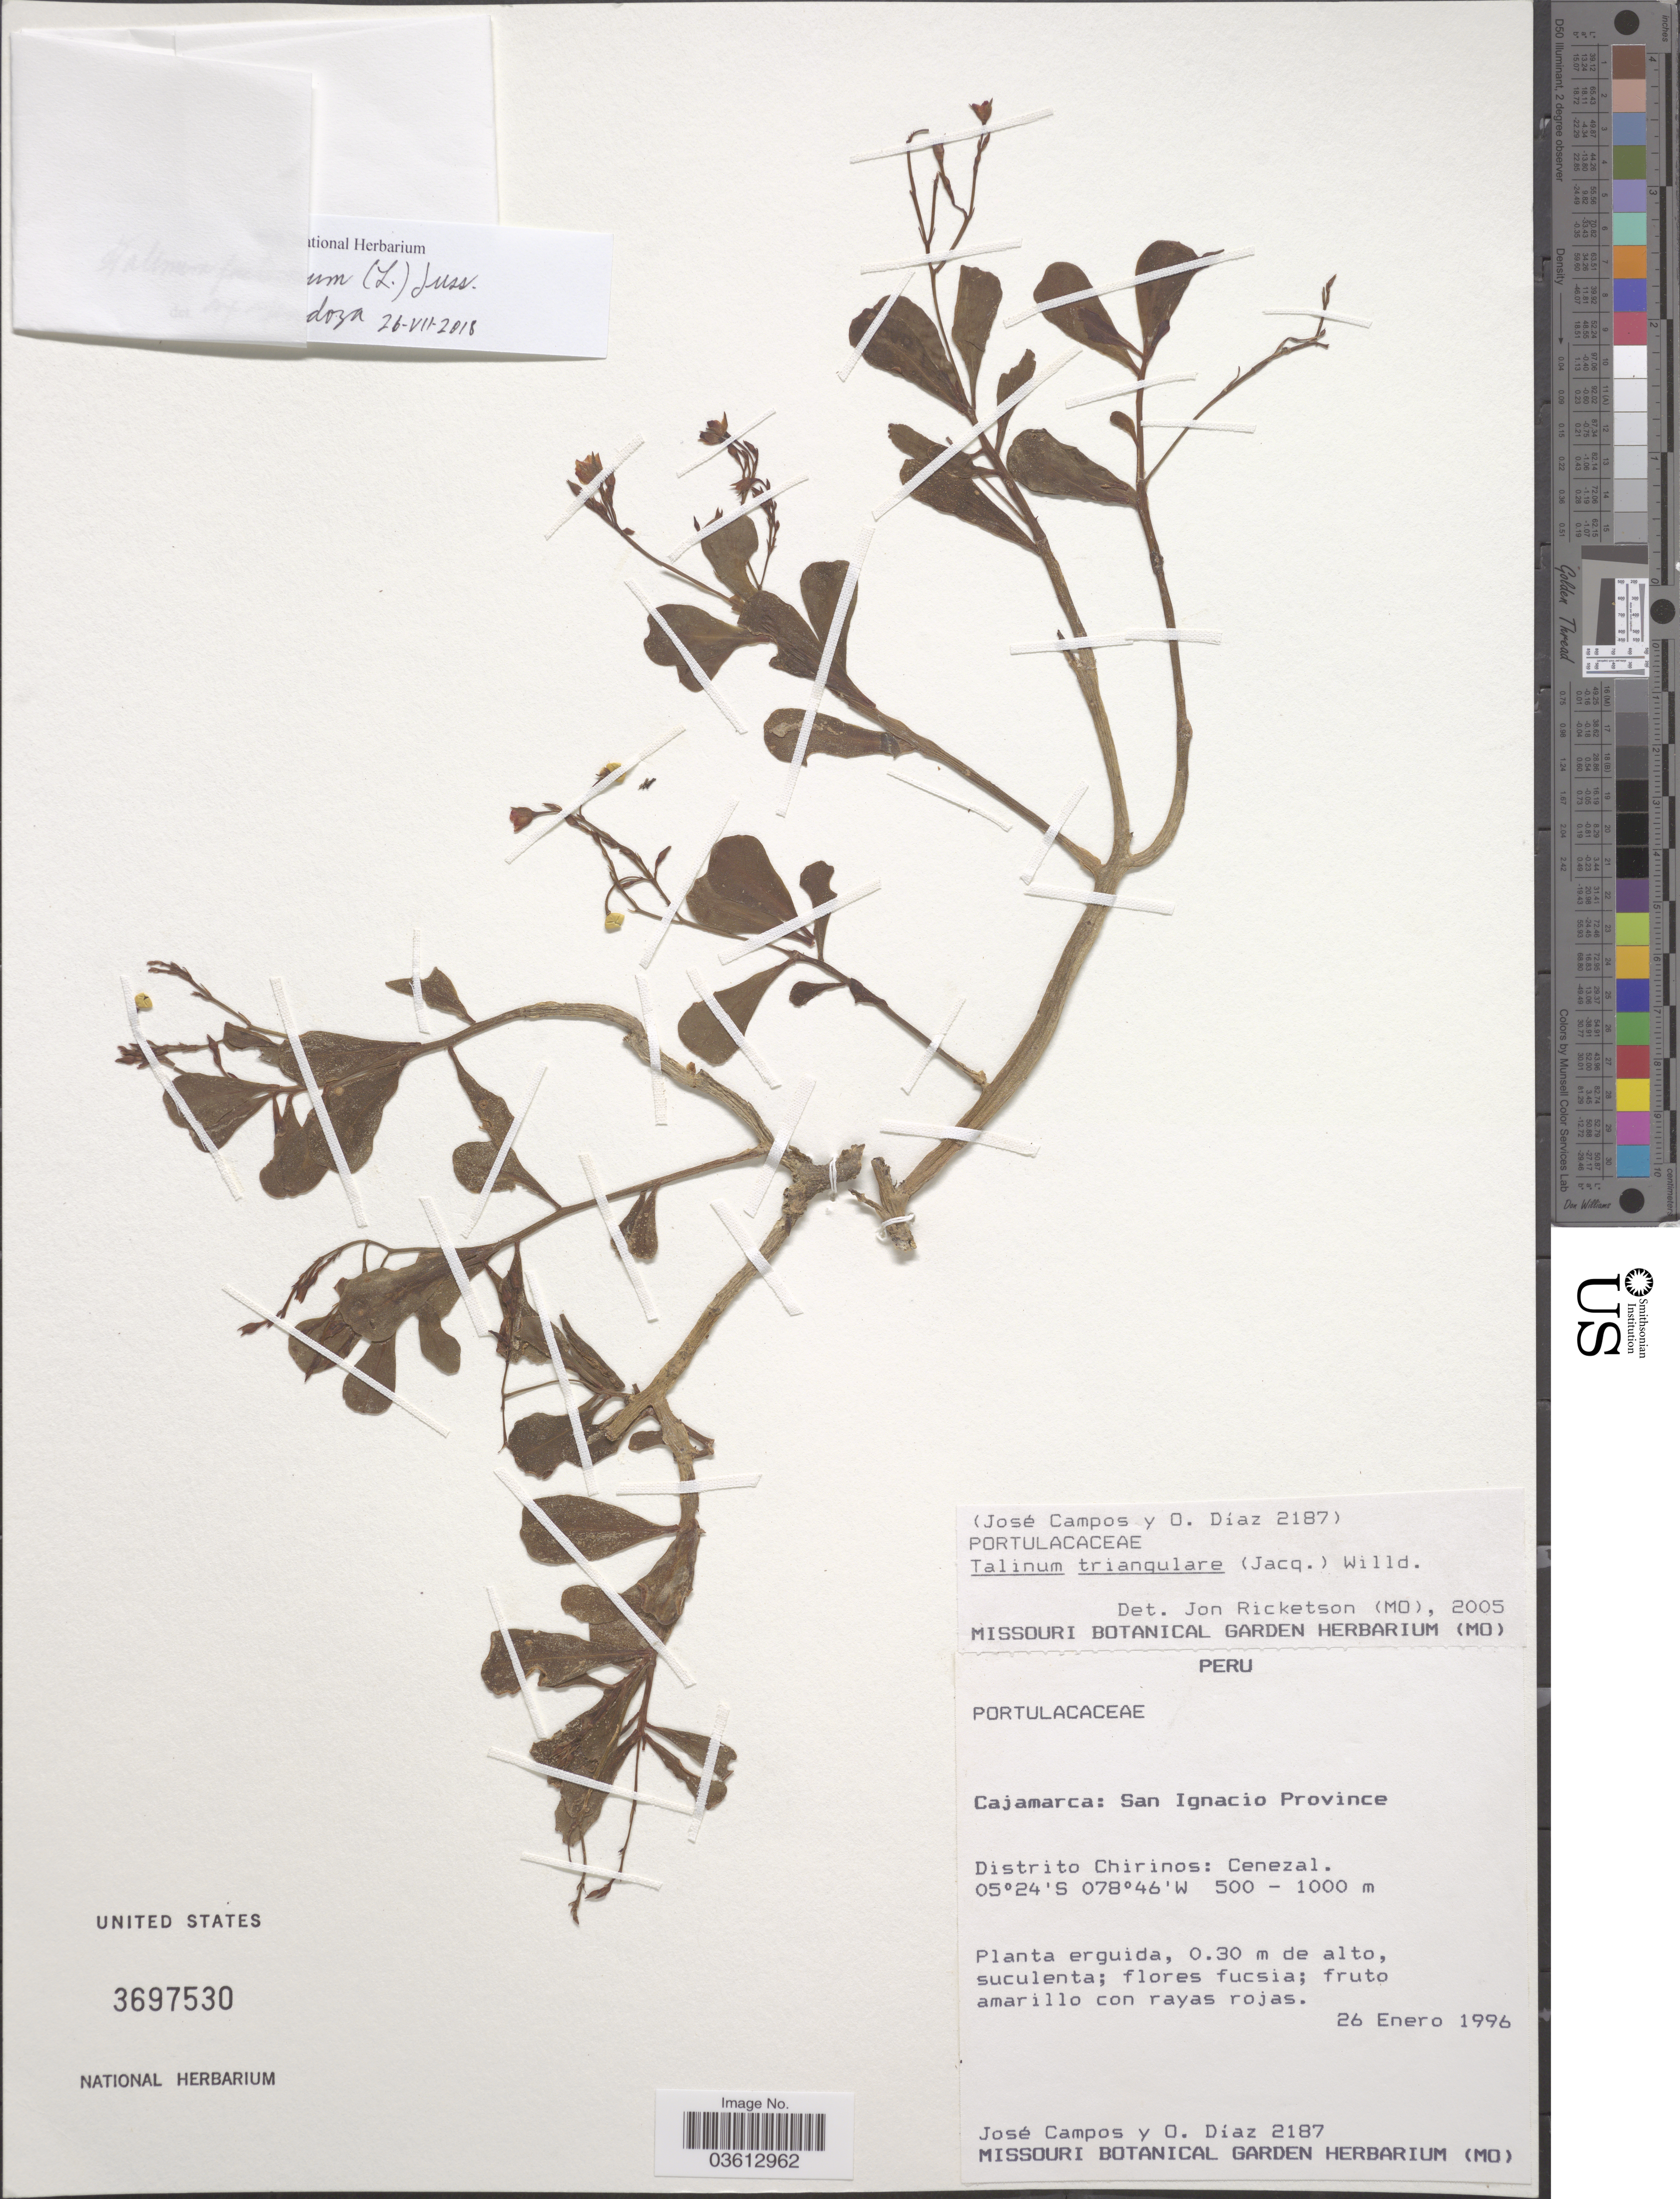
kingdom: Plantae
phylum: Tracheophyta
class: Magnoliopsida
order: Caryophyllales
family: Talinaceae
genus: Talinum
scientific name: Talinum triangulare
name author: (Jacq.) Willd.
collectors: J. Campos & O. Diaz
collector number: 2187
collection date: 1996-01-26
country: Peru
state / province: Cajamarca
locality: San Ignacio Province. Distrito Chirinos: Cenezal.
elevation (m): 500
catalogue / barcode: US 3697530